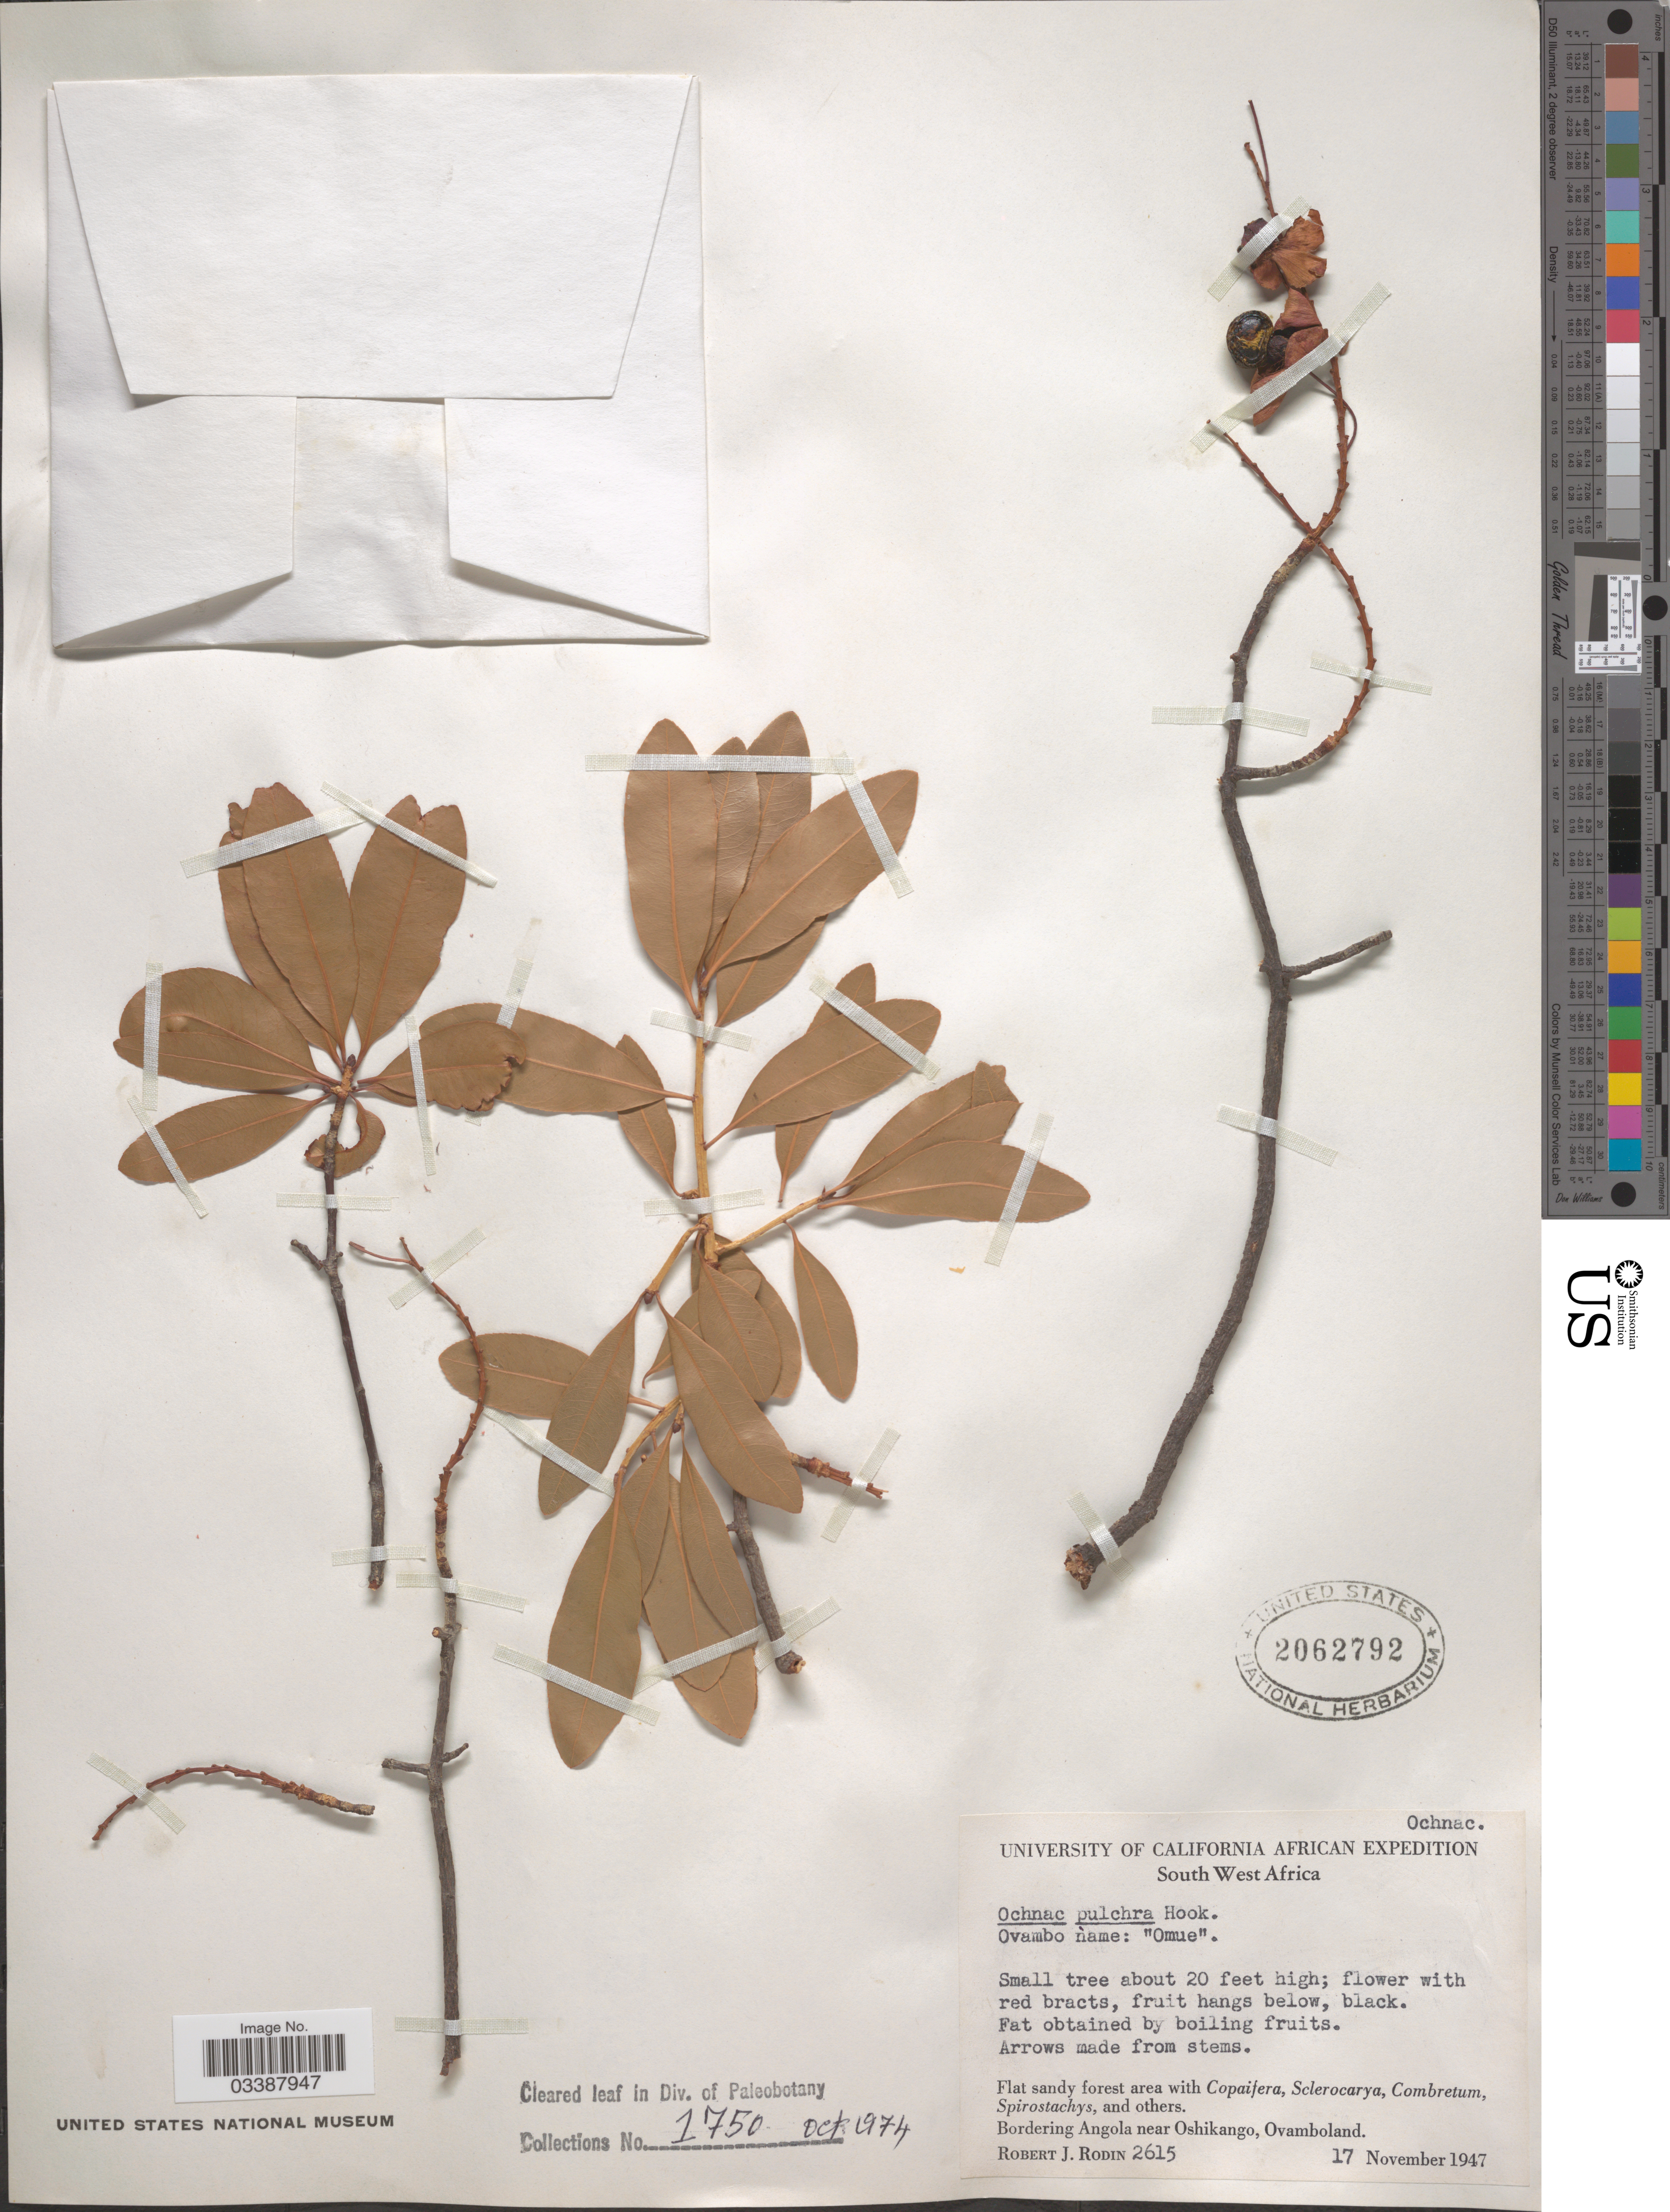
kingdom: Plantae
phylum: Tracheophyta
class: Magnoliopsida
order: Malpighiales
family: Ochnaceae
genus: Ochna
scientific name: Ochna pulchra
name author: Hook.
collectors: R. J. Rodin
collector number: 2615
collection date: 1947-11-17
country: Namibia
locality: Bordering Angola near Oshikango, Ovamboland. South West Africa.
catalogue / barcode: US 2062792